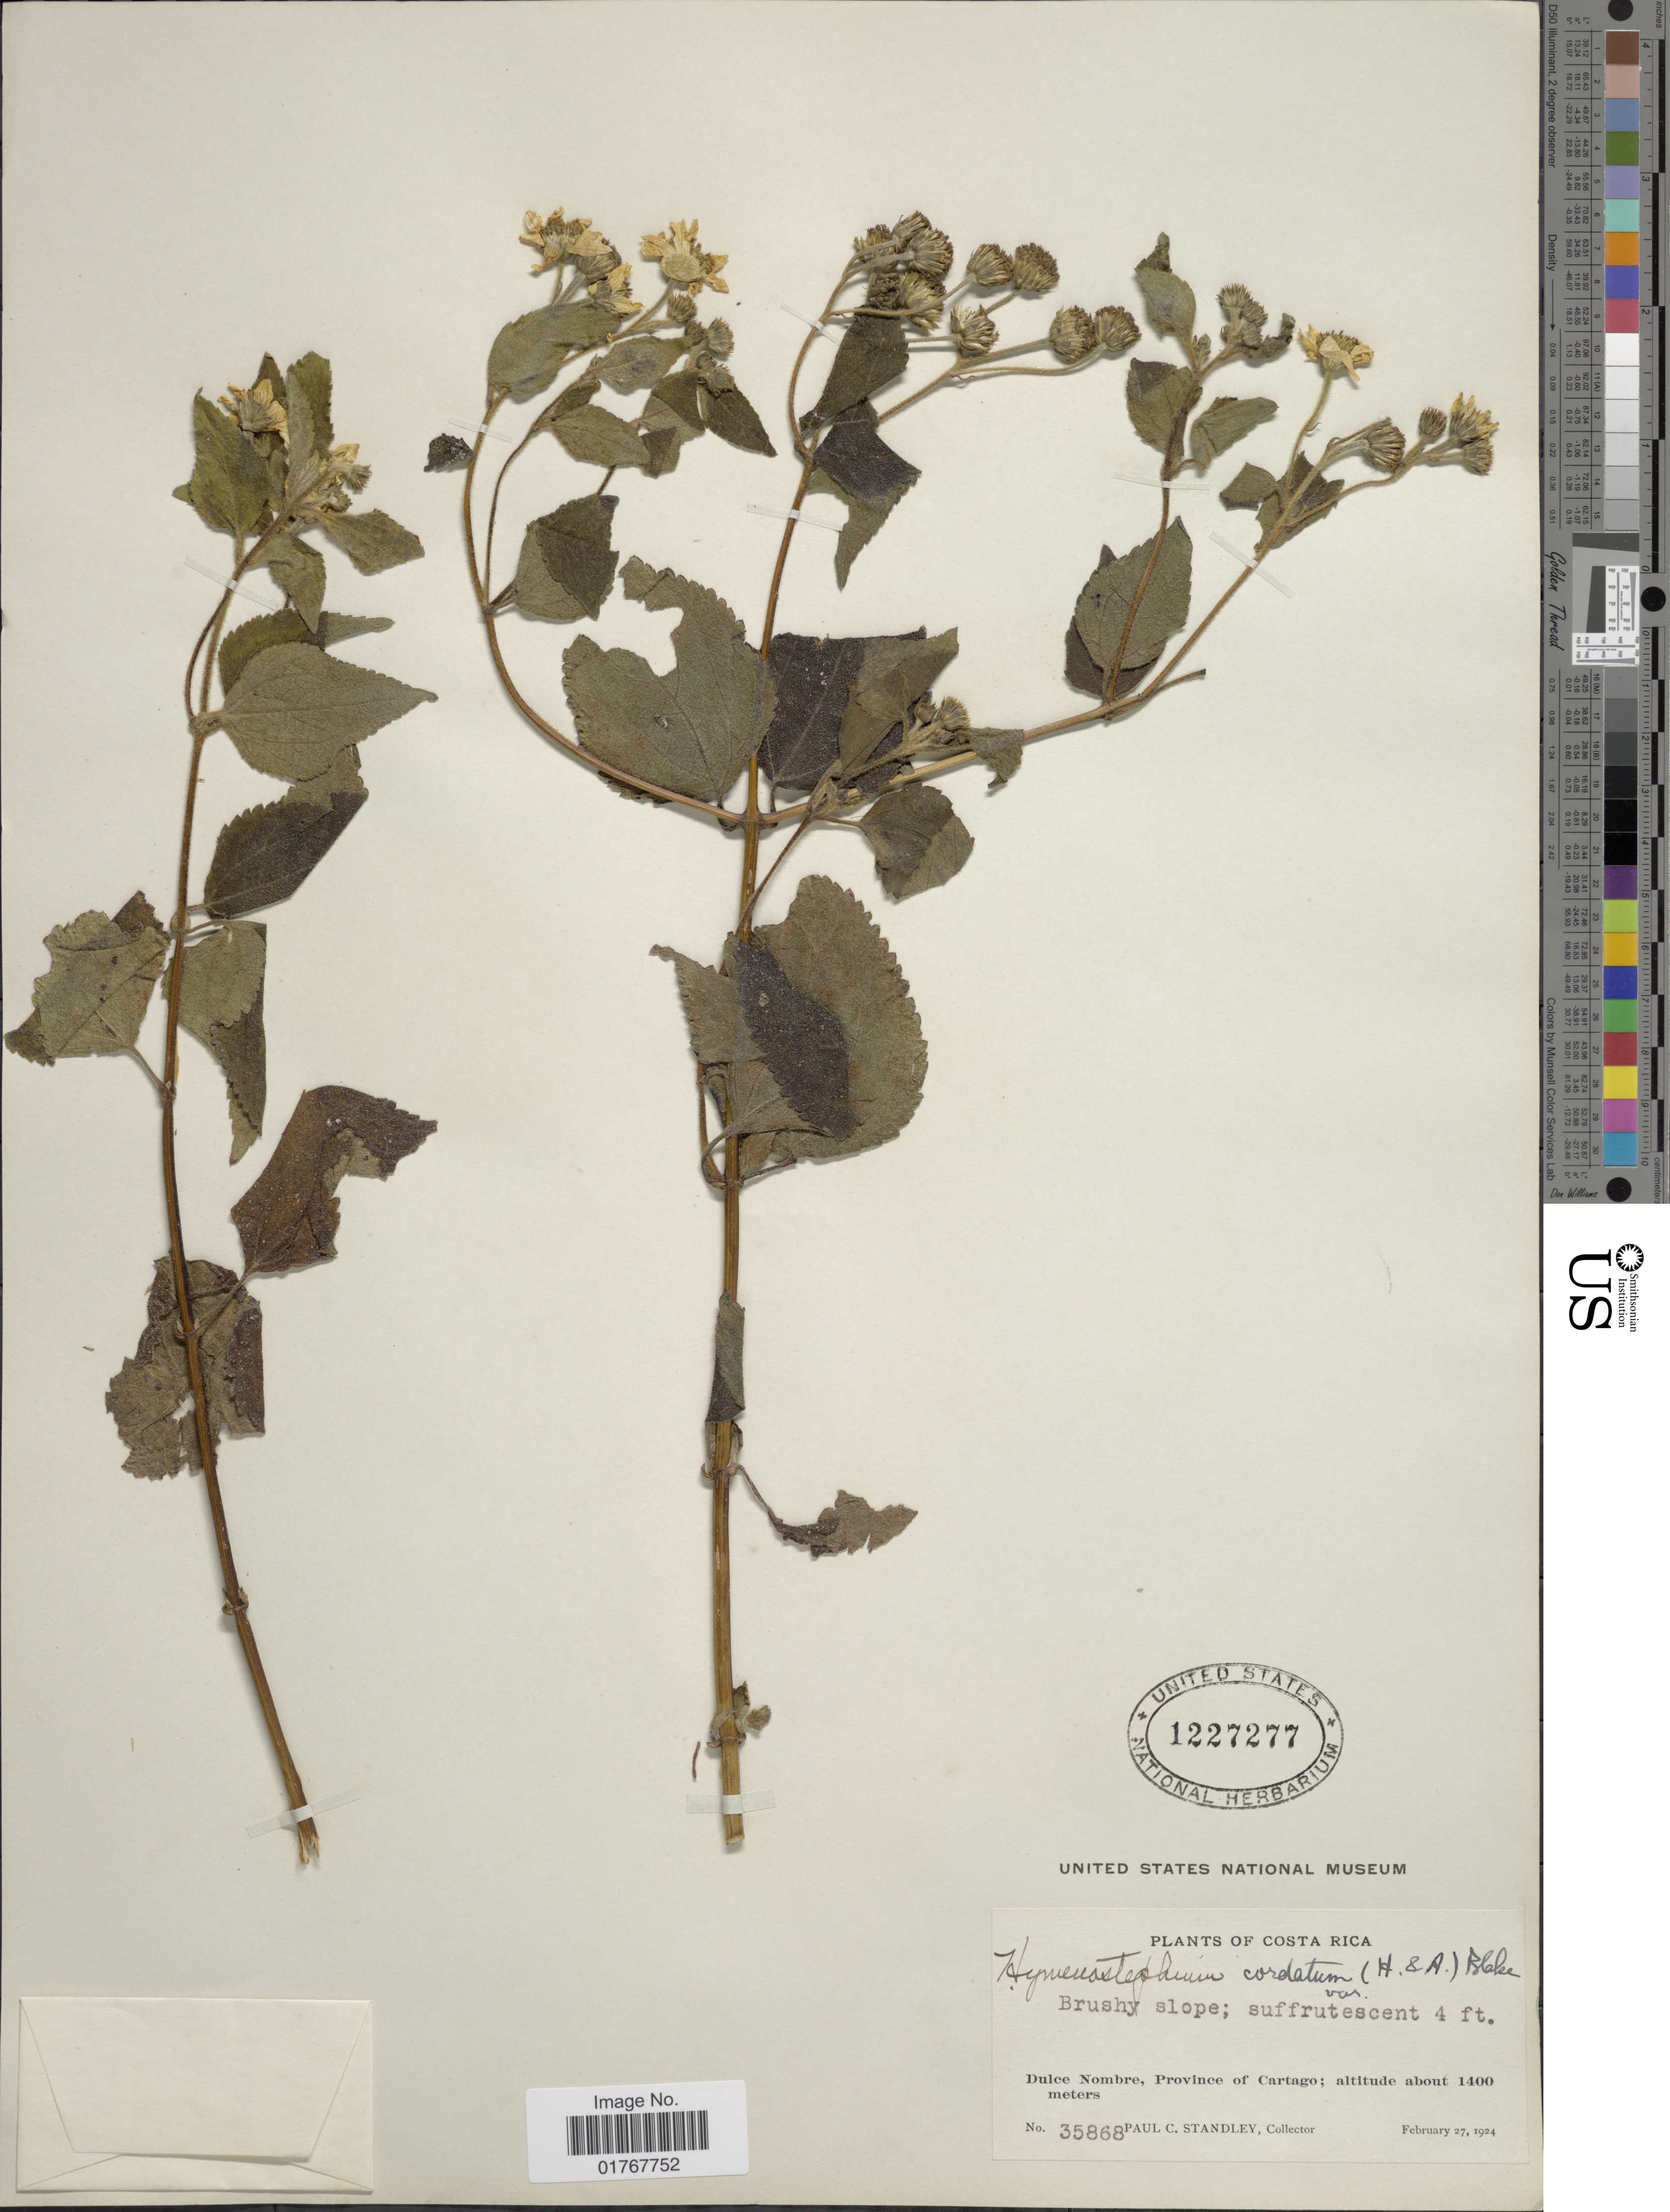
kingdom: Plantae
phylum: Tracheophyta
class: Magnoliopsida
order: Asterales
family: Asteraceae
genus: Viguiera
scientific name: Viguiera cordata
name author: (Hook. & Arn.) D'Arcy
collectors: P. C. Standley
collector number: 35868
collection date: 1924-02-27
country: Costa Rica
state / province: Cartago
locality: Brushy slope, Dulce Nombre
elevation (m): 1400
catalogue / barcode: US 1227277